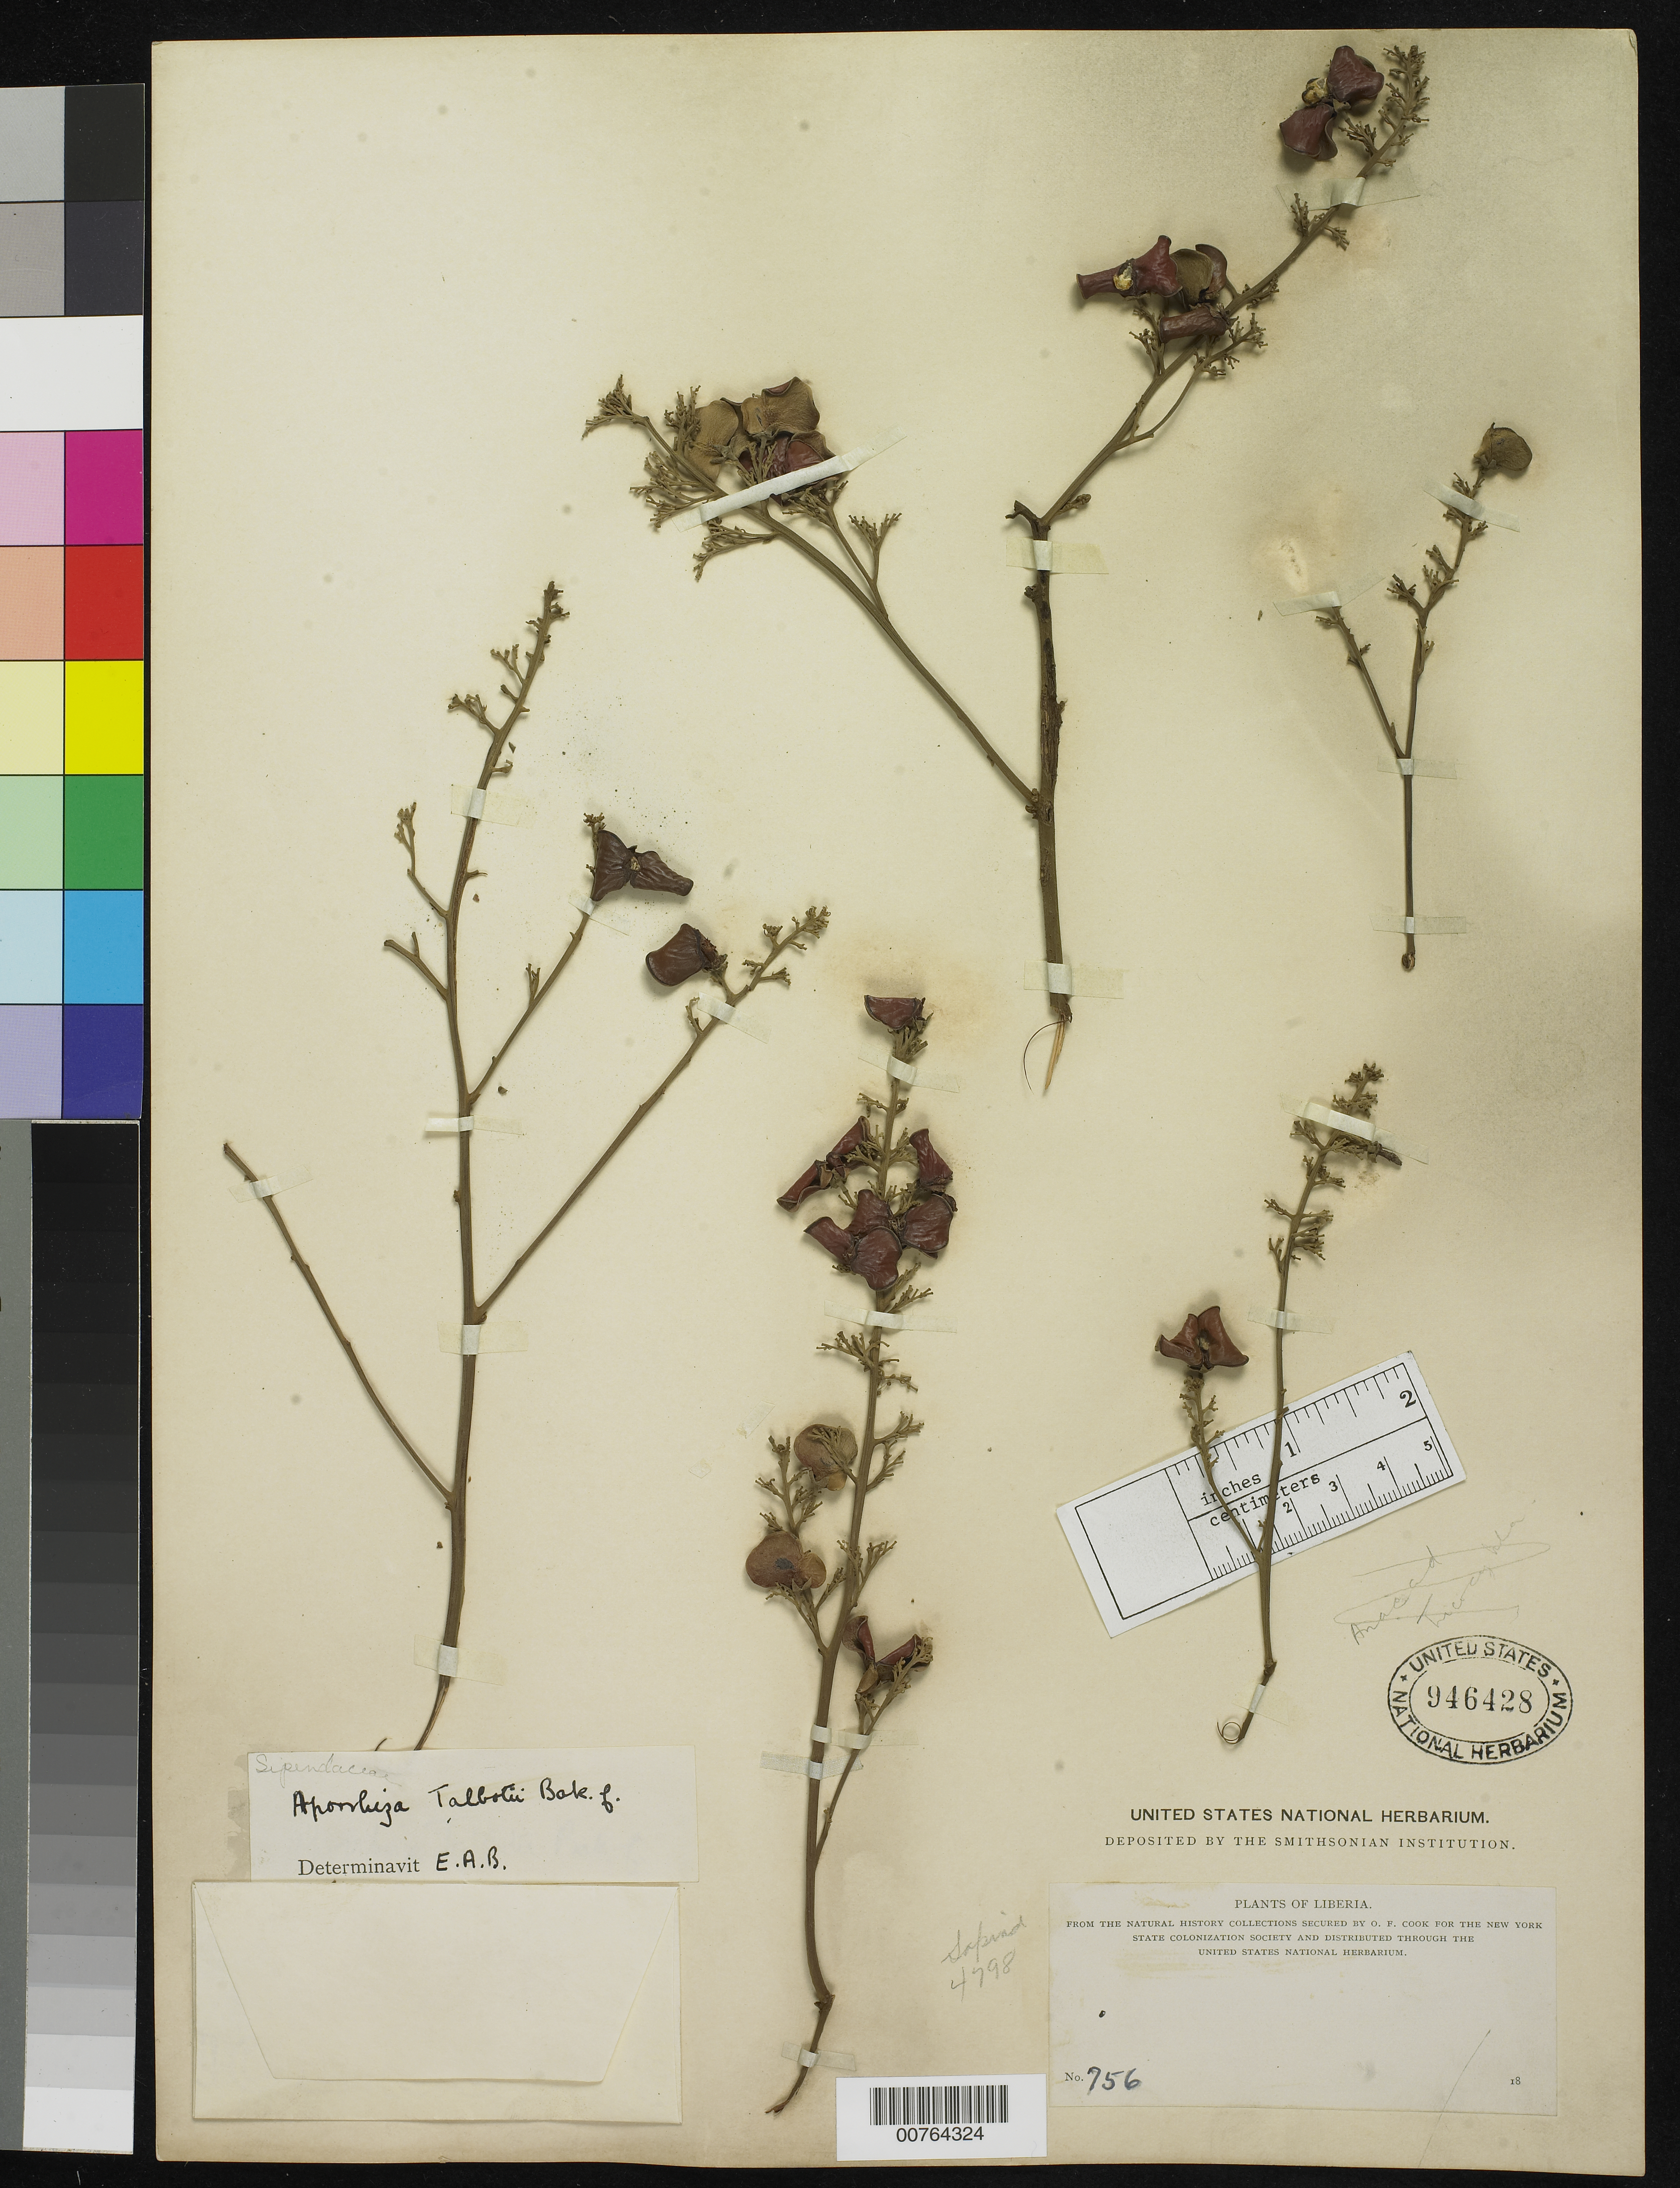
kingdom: Plantae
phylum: Tracheophyta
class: Magnoliopsida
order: Sapindales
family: Sapindaceae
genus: Aporrhiza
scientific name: Aporrhiza talbotii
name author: Baker f.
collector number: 756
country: Liberia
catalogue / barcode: US 946428